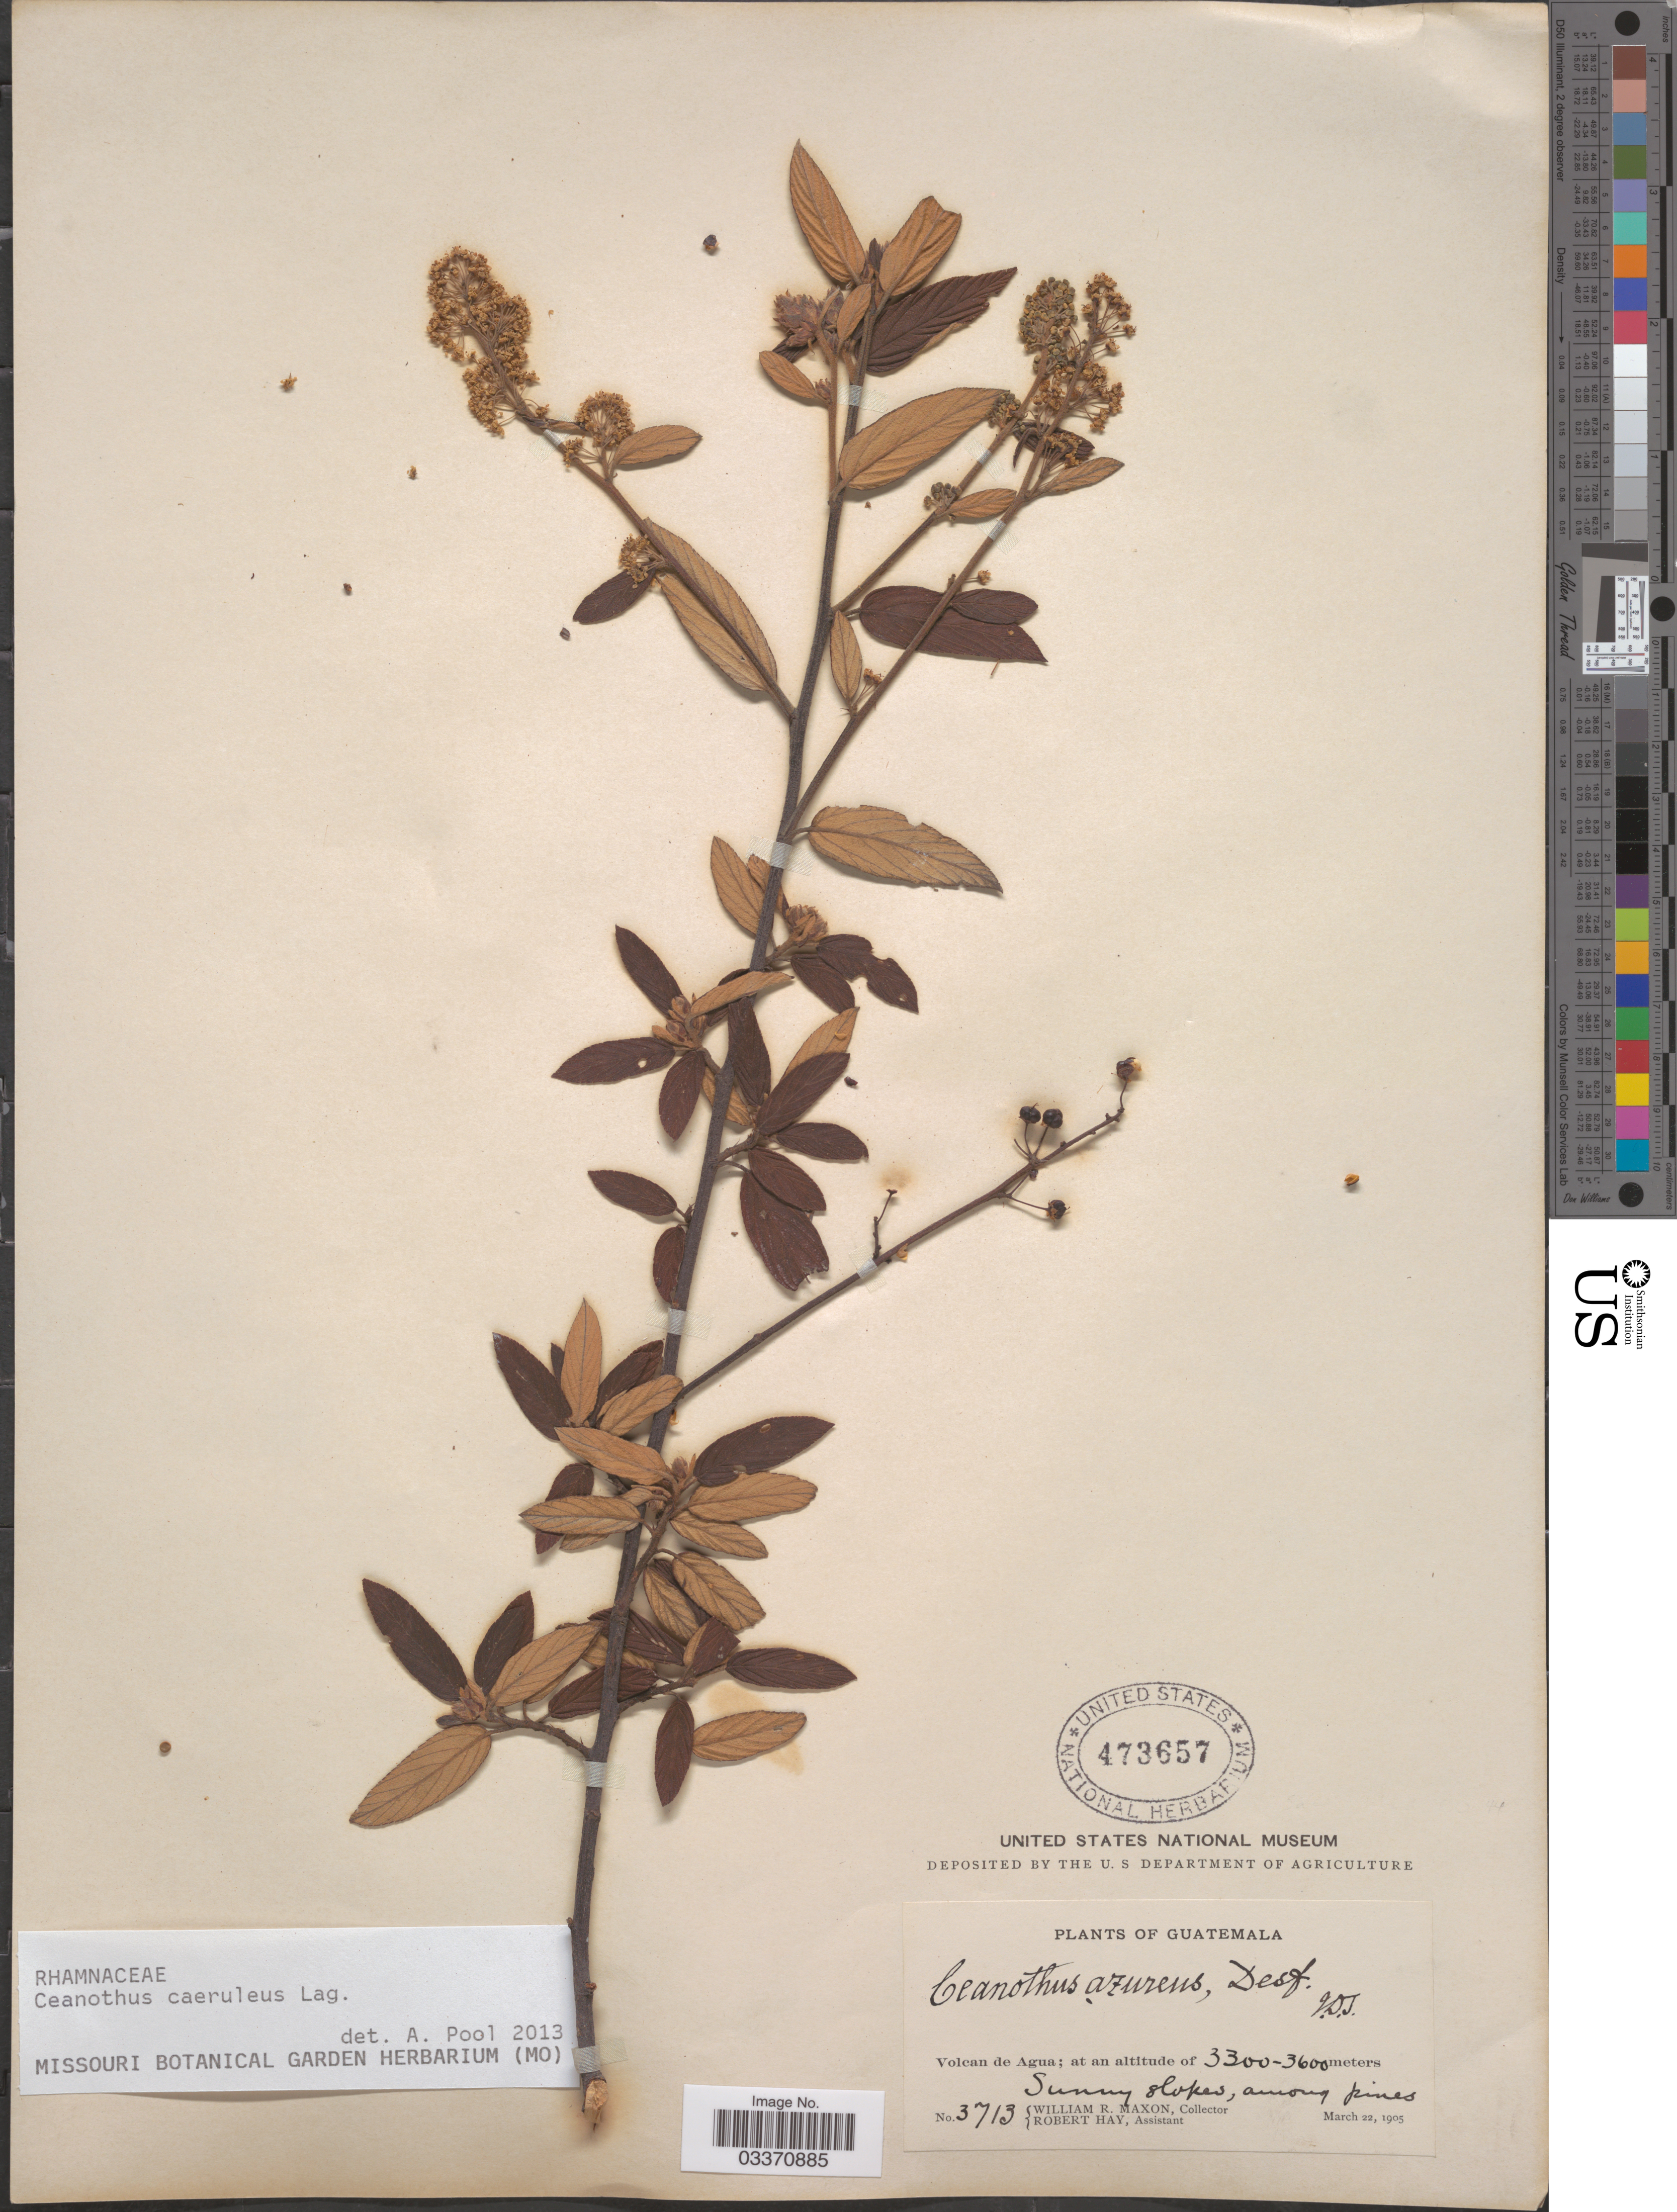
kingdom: Plantae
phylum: Tracheophyta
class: Magnoliopsida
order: Rosales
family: Rhamnaceae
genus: Ceanothus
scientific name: Ceanothus caeruleus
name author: Lag.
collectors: W. R. Maxon & R. H. Hay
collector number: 3713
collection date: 1905-03-22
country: Guatemala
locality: Volcan de Agua.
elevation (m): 3300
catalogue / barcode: US 473657